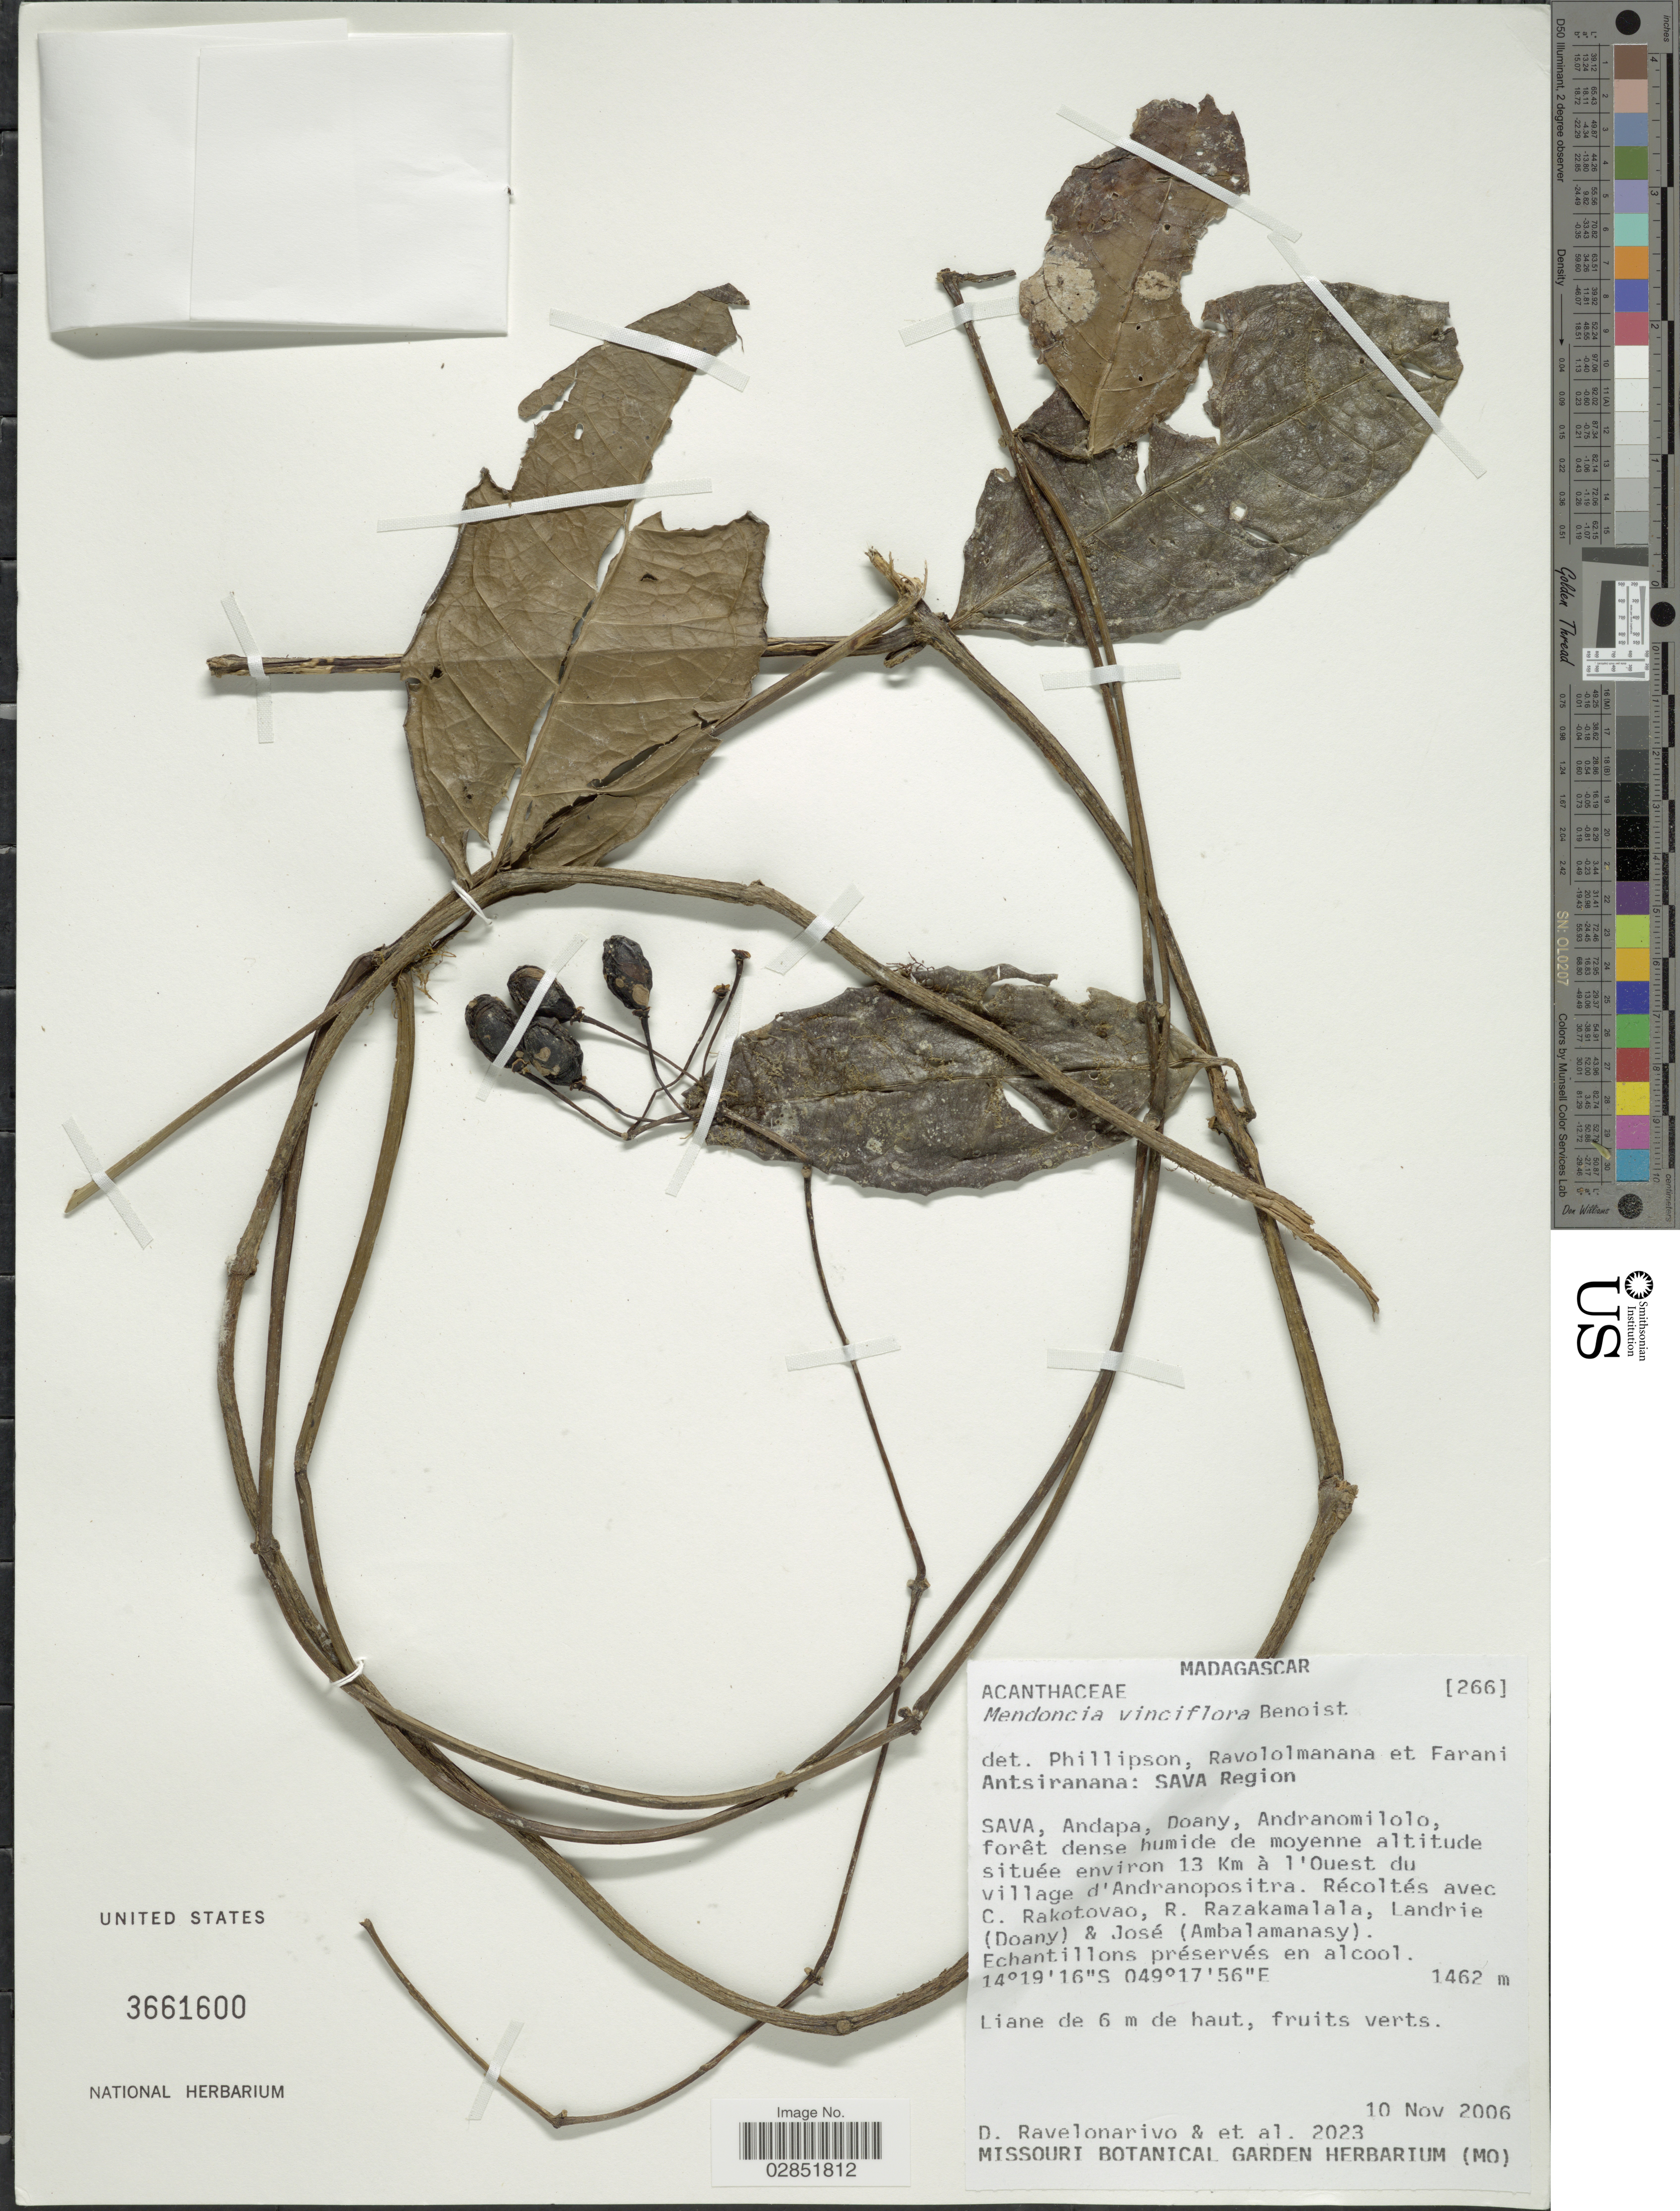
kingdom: Plantae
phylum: Tracheophyta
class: Magnoliopsida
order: Lamiales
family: Acanthaceae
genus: Mendoncia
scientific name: Mendoncia vinciflora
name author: Benoist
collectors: D. Ravelonarivo, C. Rakotovao, R. Razakamalala, Landrie & -. José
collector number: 2023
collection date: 2006-11-10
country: Madagascar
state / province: Sava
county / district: Andapa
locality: SAVA Region. SAVA, Andapa, Doany, Andranomilolo, forêt dense humide de moyenne altitude située environ 13 Km à l'Ouest du village d'Andranopositra.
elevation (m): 1462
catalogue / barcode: US 3661600